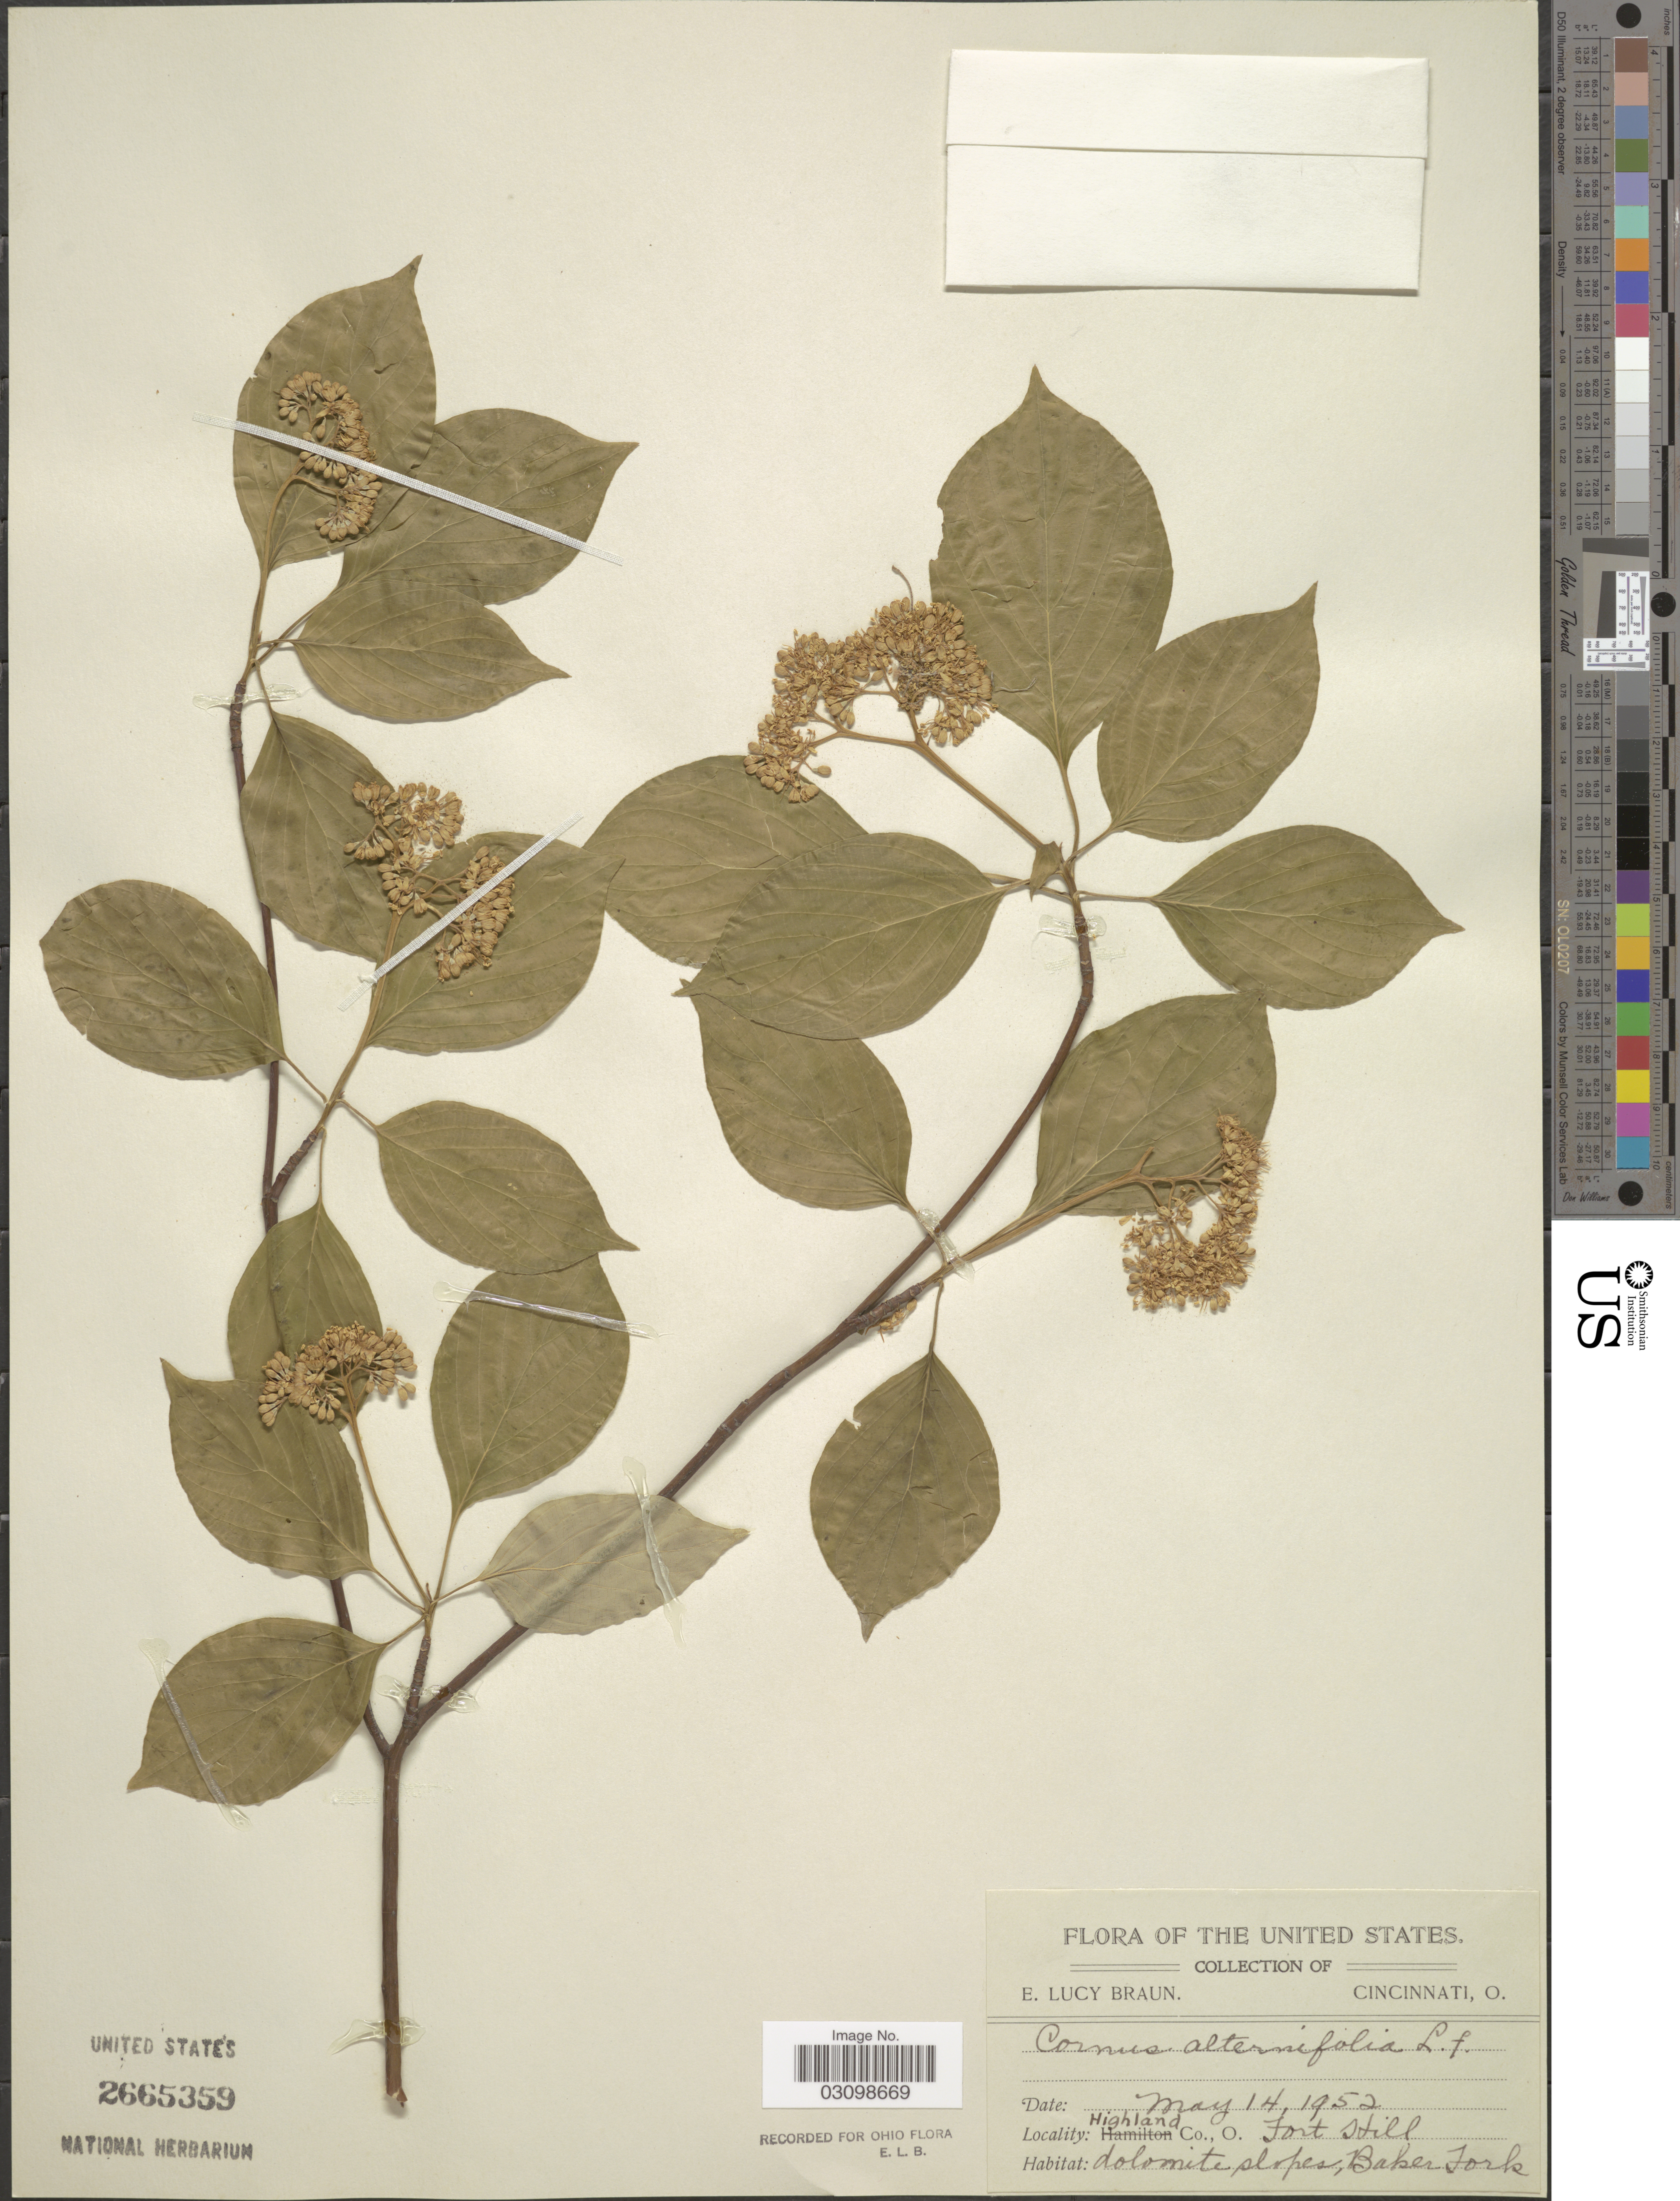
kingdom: Plantae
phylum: Tracheophyta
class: Magnoliopsida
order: Cornales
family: Cornaceae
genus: Cornus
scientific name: Cornus alternifolia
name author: L.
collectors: E. L. Braun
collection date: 1952-05-14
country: United States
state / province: Ohio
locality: Highland Co., O. Fort Hill. Dolomite slopes, Baker Fork.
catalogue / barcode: US 2665359